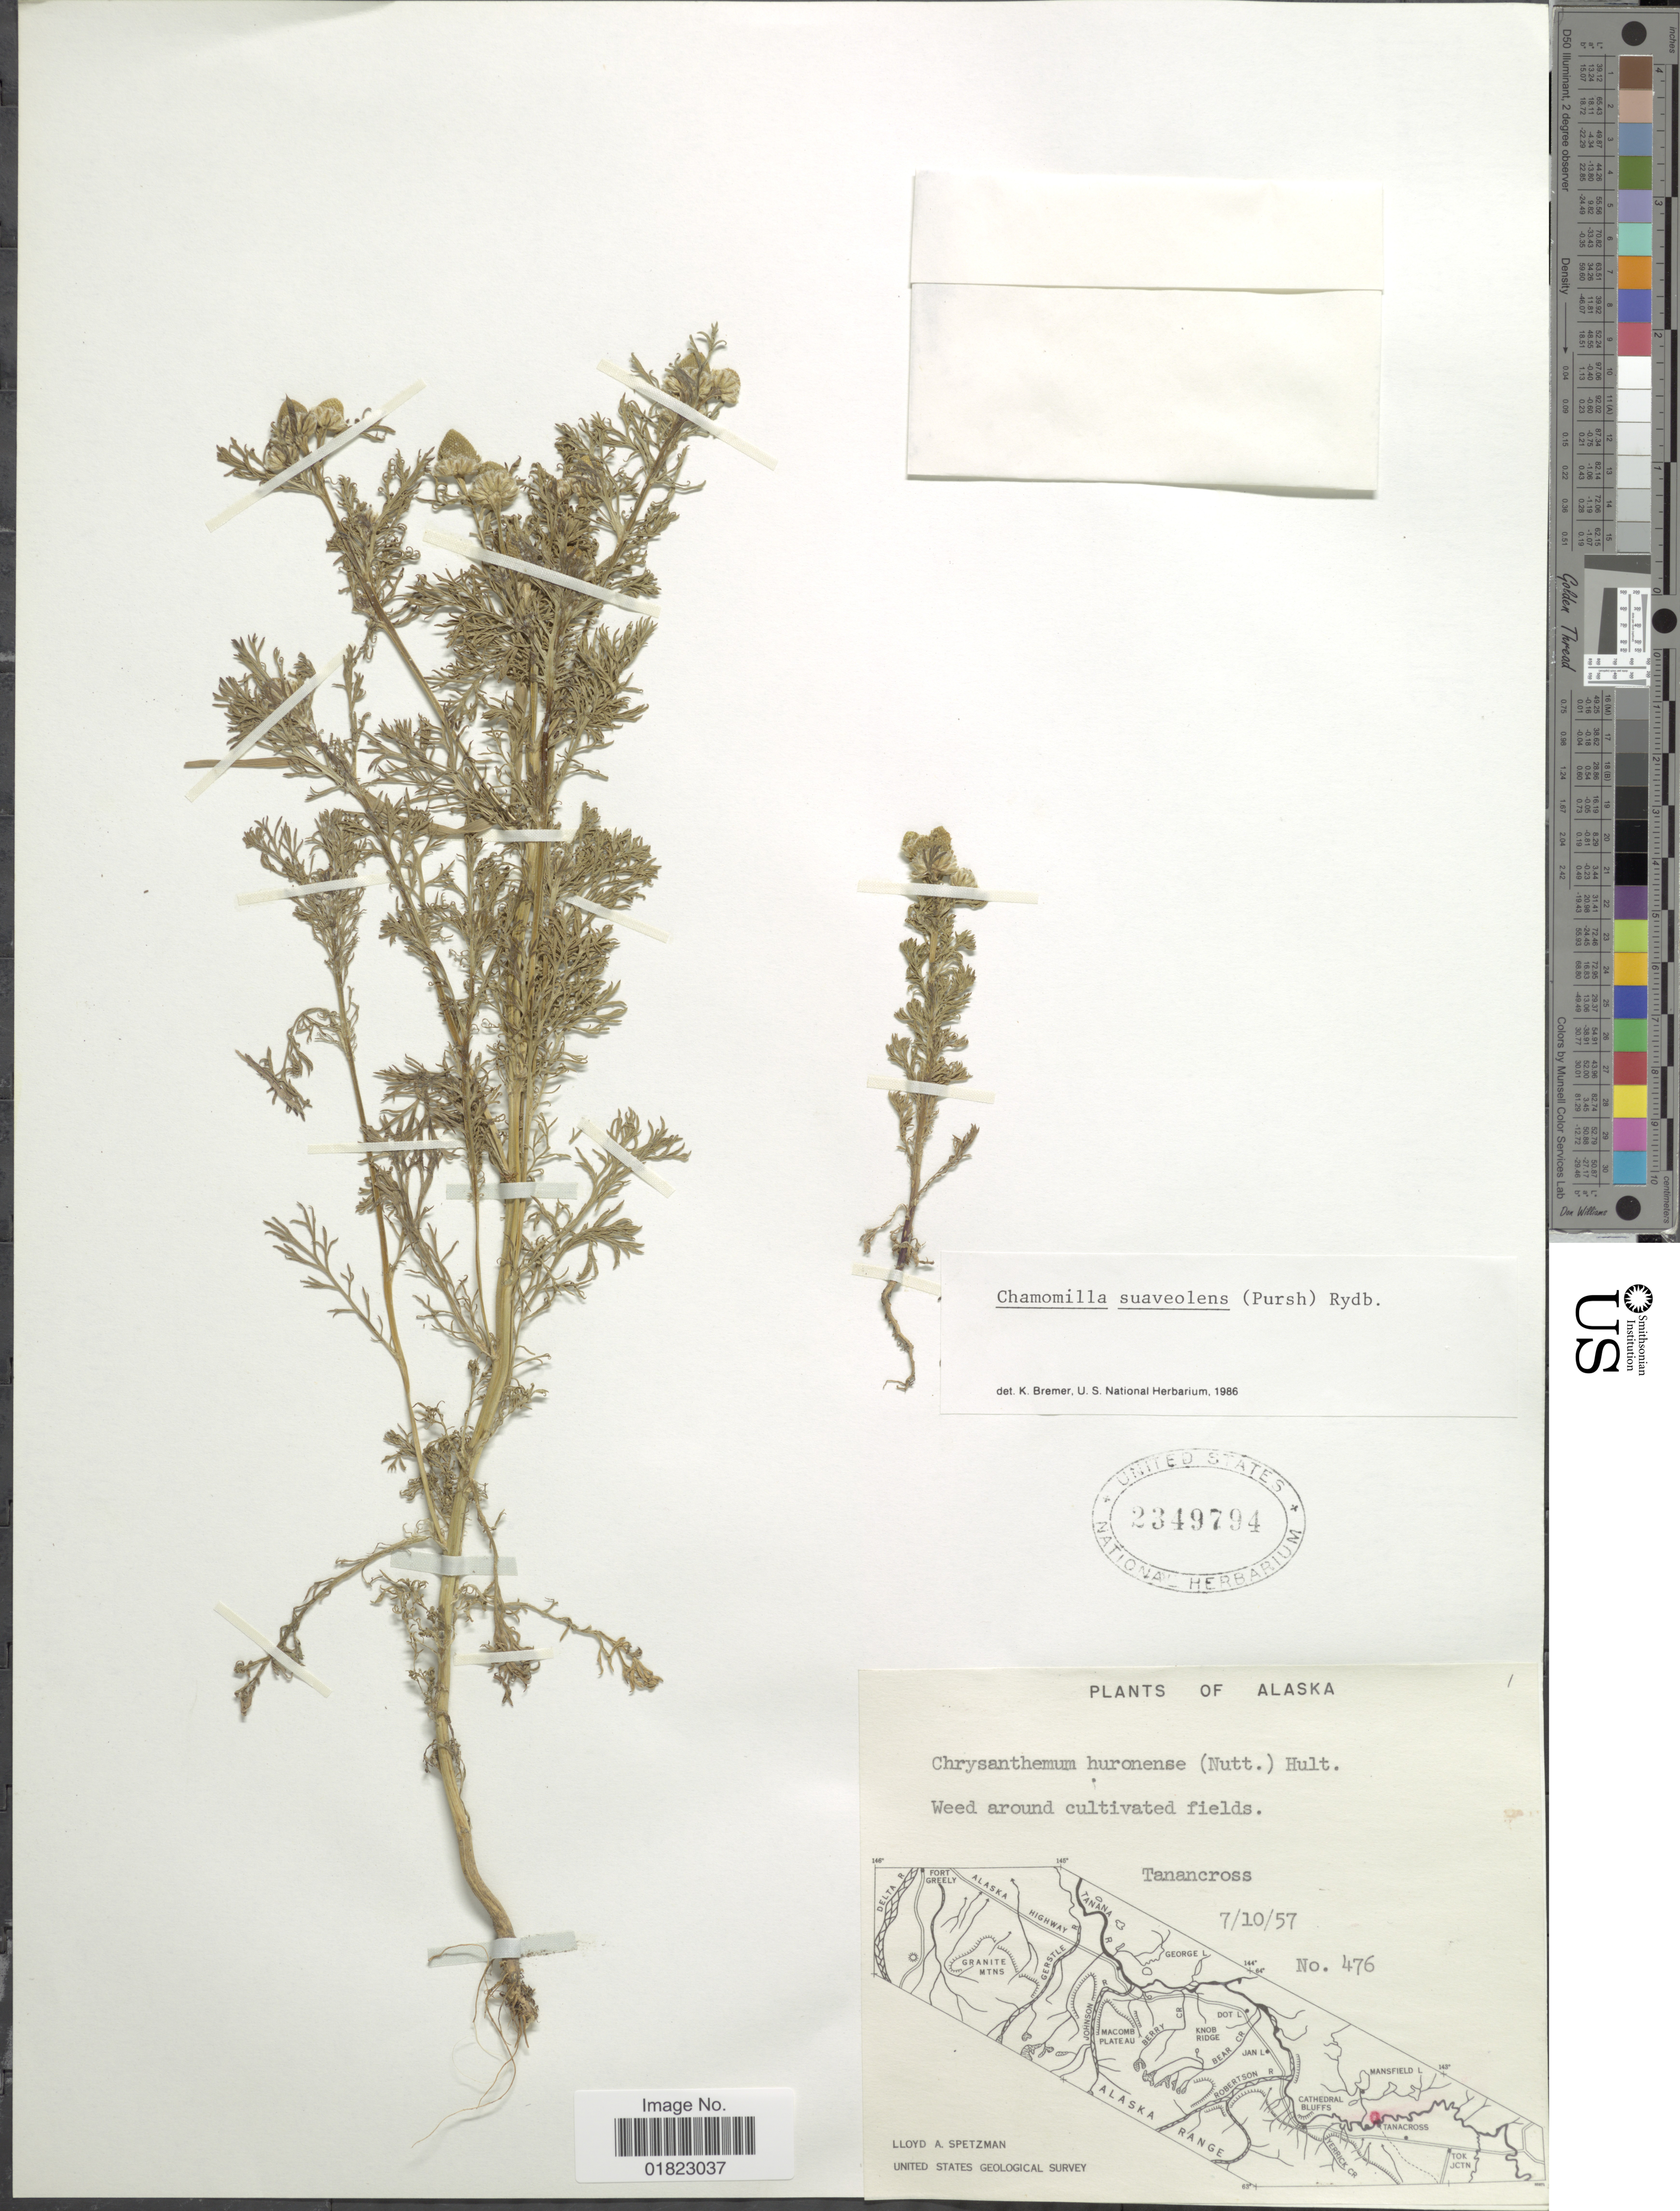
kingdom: Plantae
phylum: Tracheophyta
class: Magnoliopsida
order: Asterales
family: Asteraceae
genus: Matricaria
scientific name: Matricaria matricarioides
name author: (Less.) Porter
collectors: L. Spetzman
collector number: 476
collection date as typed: Transcribed d/m/y: 10/7/57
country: United States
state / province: Alaska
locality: Tanancross.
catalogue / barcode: US 2349794